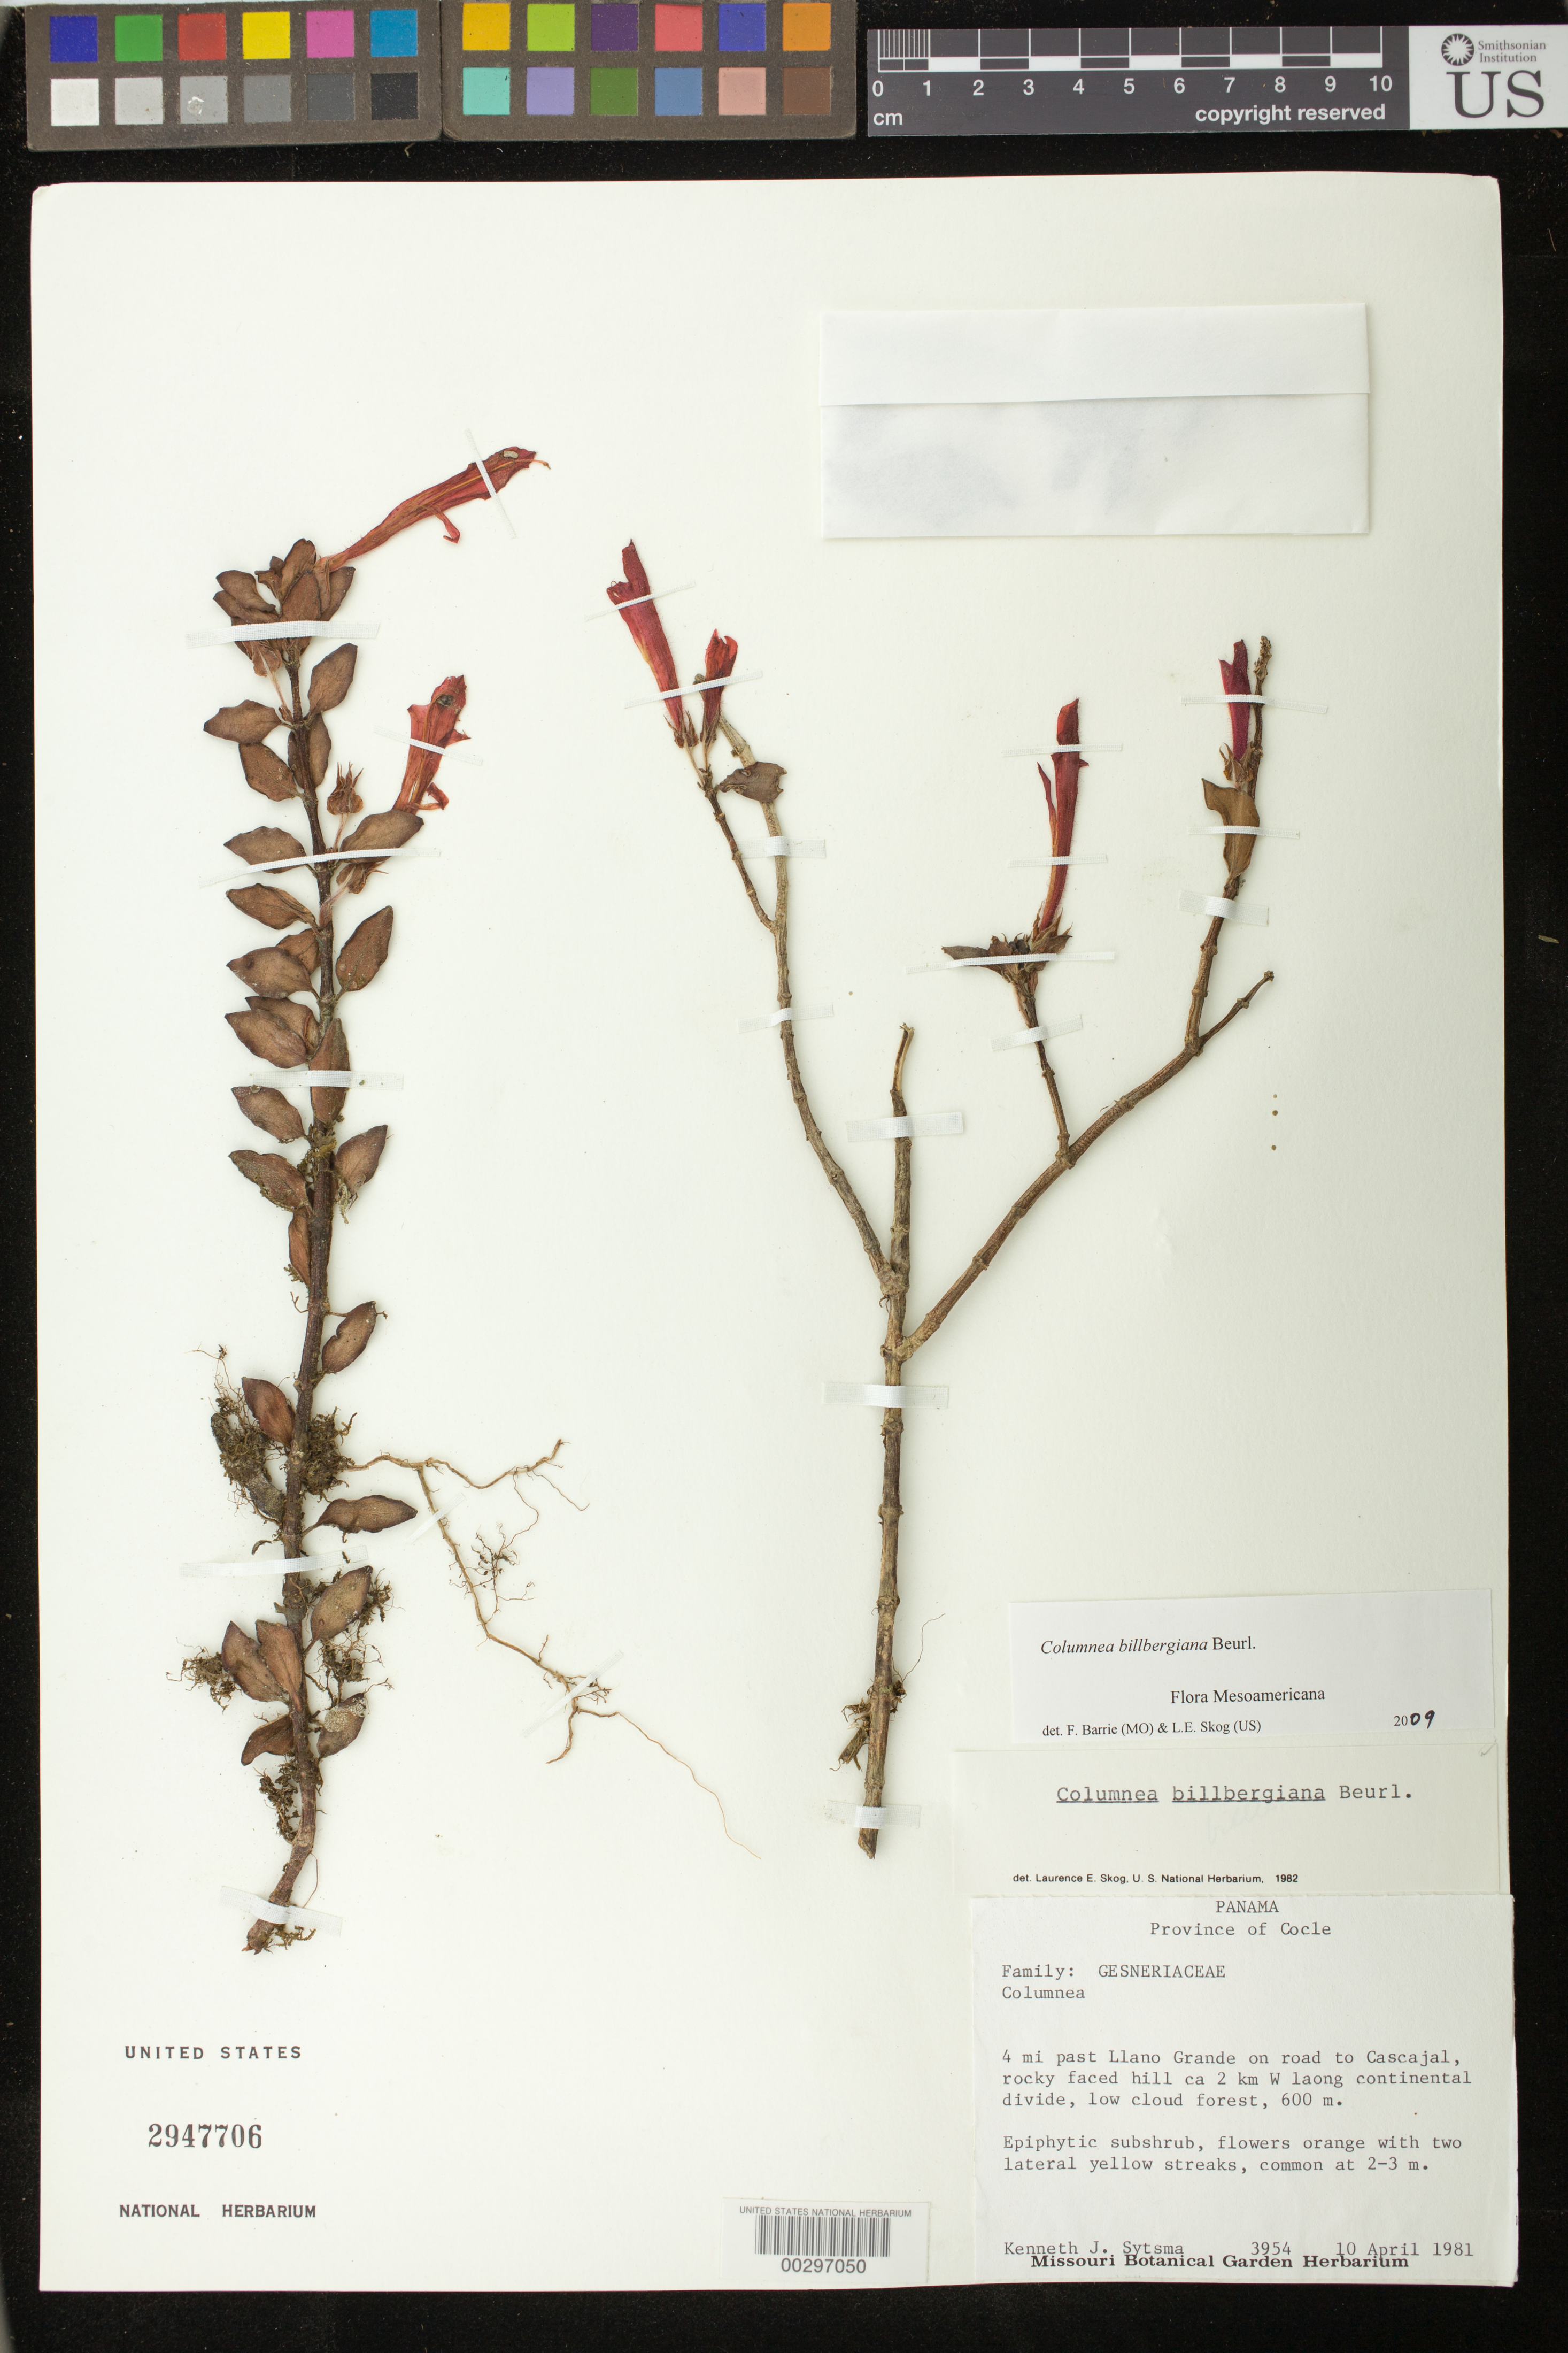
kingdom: Plantae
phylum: Tracheophyta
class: Magnoliopsida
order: Lamiales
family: Gesneriaceae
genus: Columnea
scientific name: Columnea billbergiana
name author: Beurl.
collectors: K. J. Sytsma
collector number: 3954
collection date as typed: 10 Apr 1981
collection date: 1981-04-10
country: Panama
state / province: Coclé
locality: Llano Grande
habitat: Low cloud forest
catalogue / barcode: US 2947706